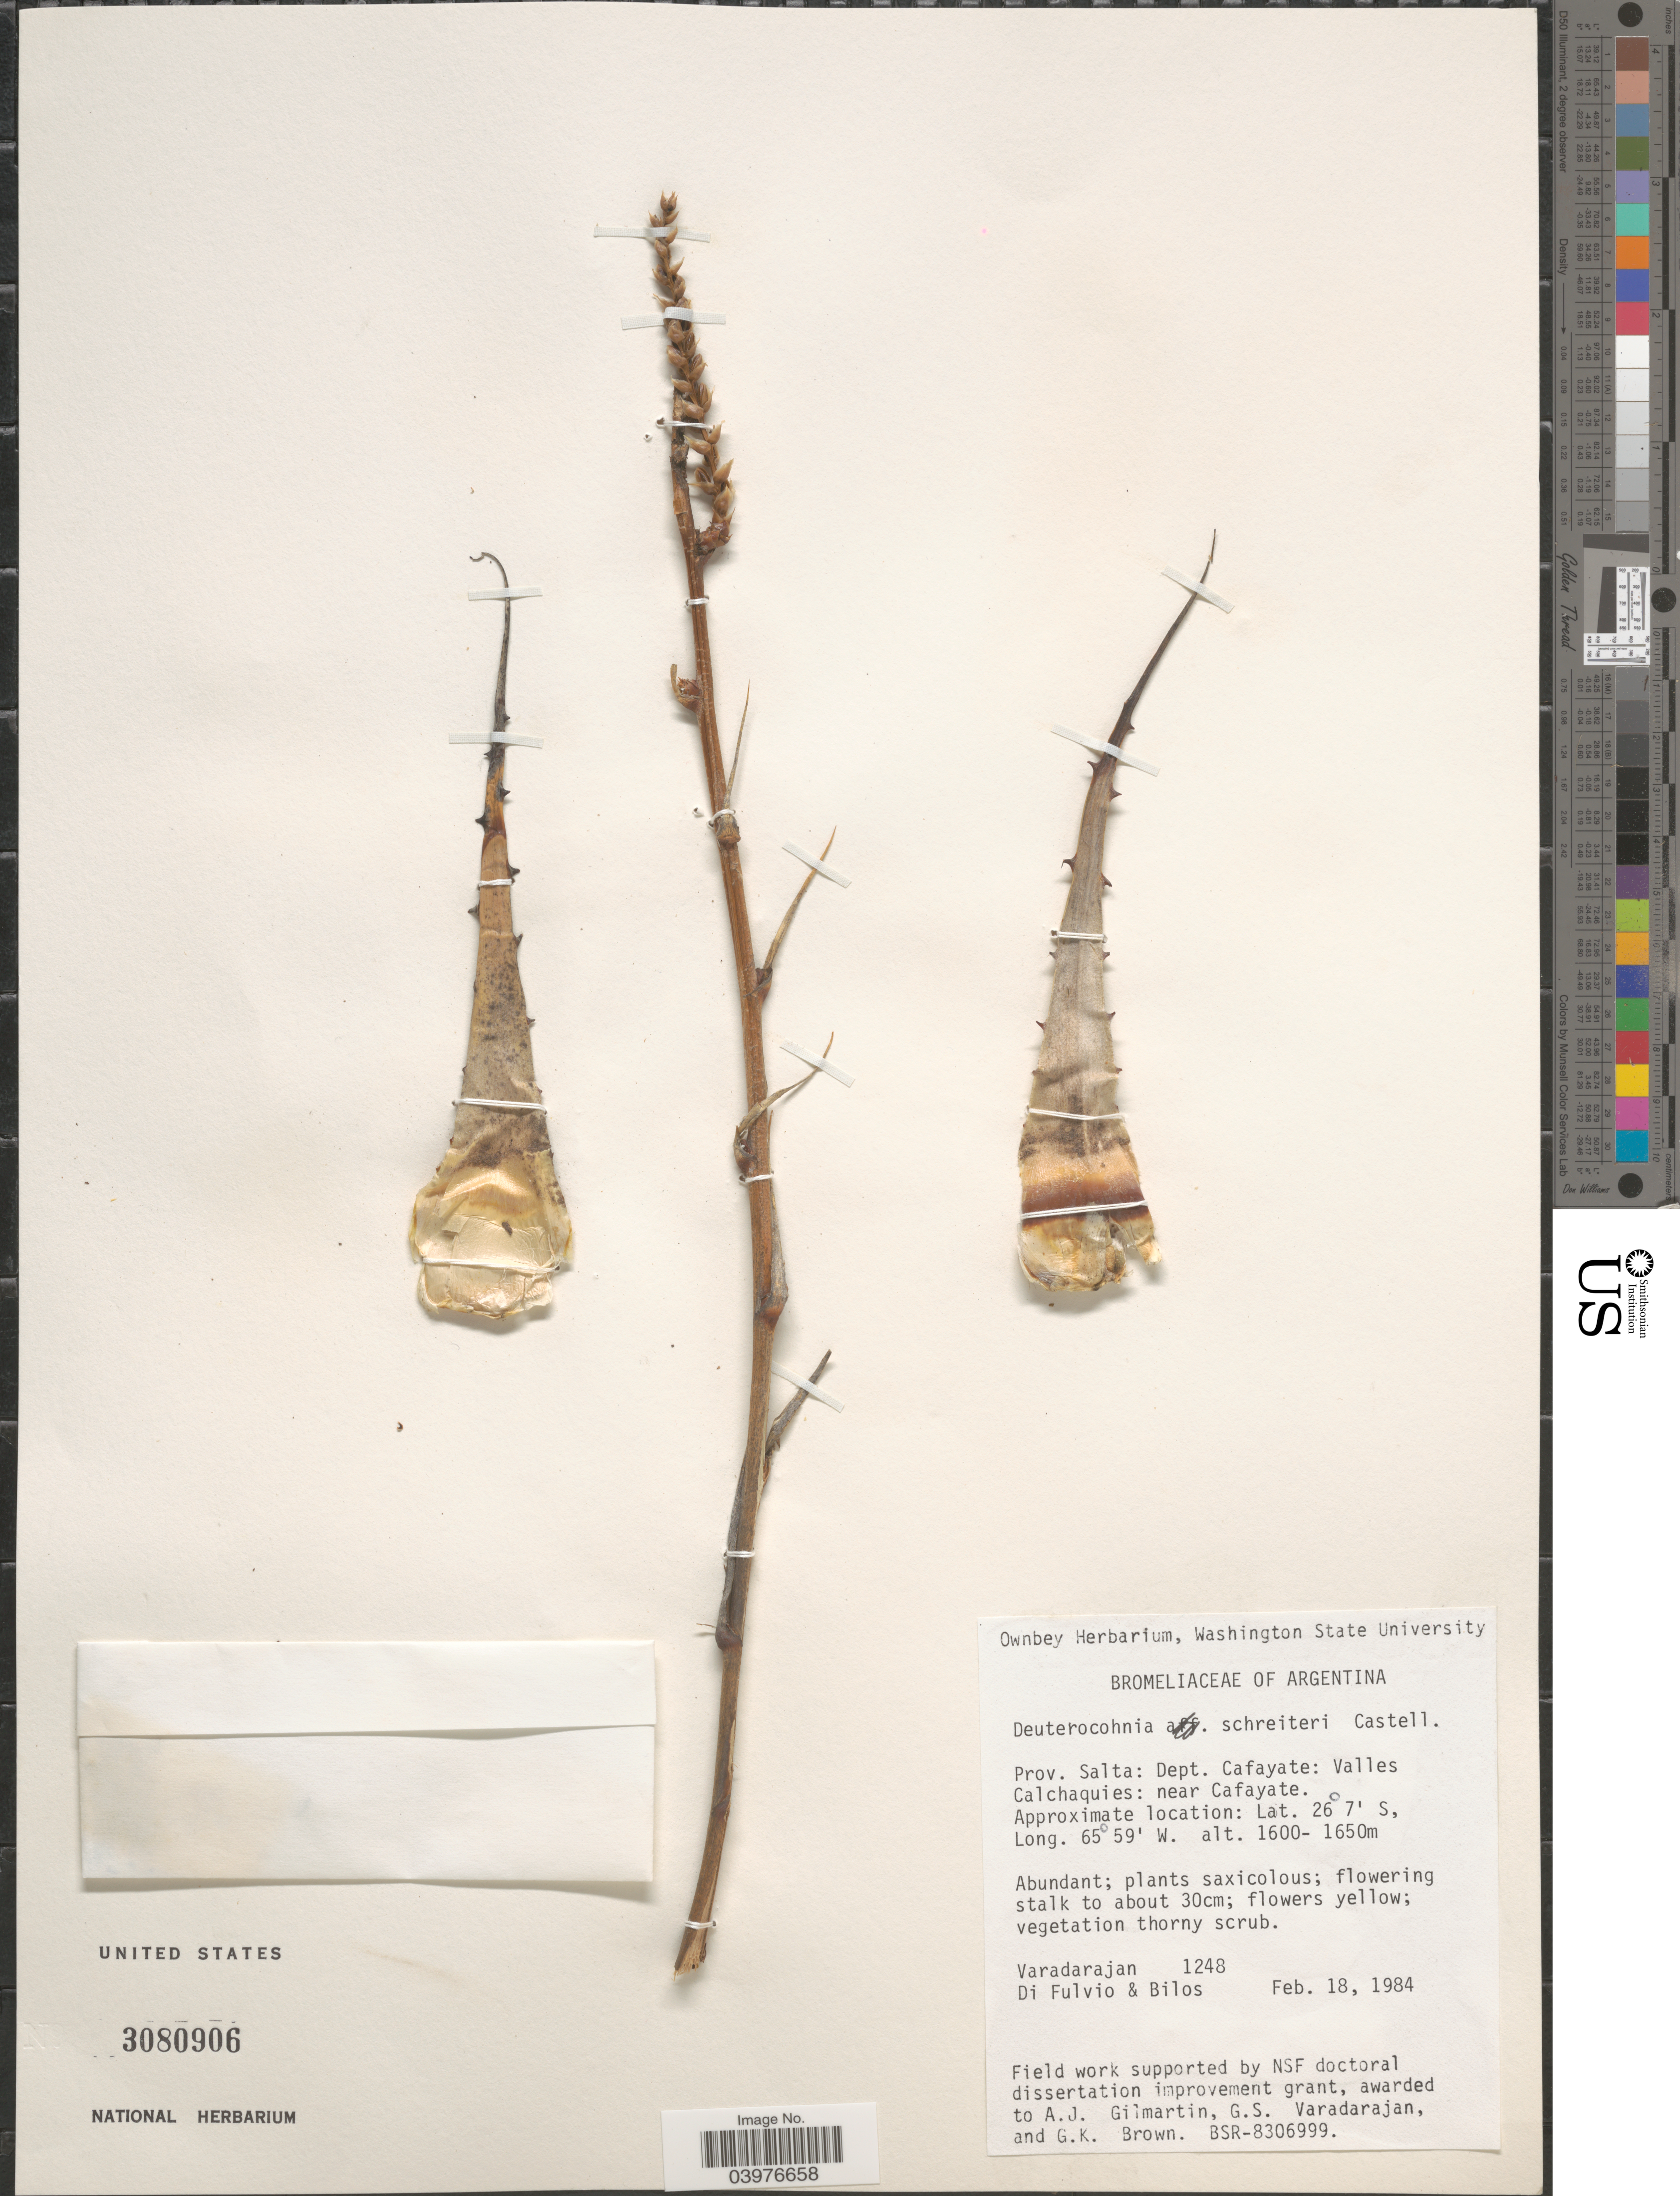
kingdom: Plantae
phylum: Tracheophyta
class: Liliopsida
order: Poales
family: Bromeliaceae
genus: Deuterocohnia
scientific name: Deuterocohnia longipetala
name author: (Baker) Mez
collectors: G. S. Varadarajan, -. Di Fulvio & -. Bilos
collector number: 1248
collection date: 1984-02-18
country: Argentina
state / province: Salta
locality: Dept. Cafayate: Valles Calchaquies: near Cafayate.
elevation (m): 1600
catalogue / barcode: US 3080906